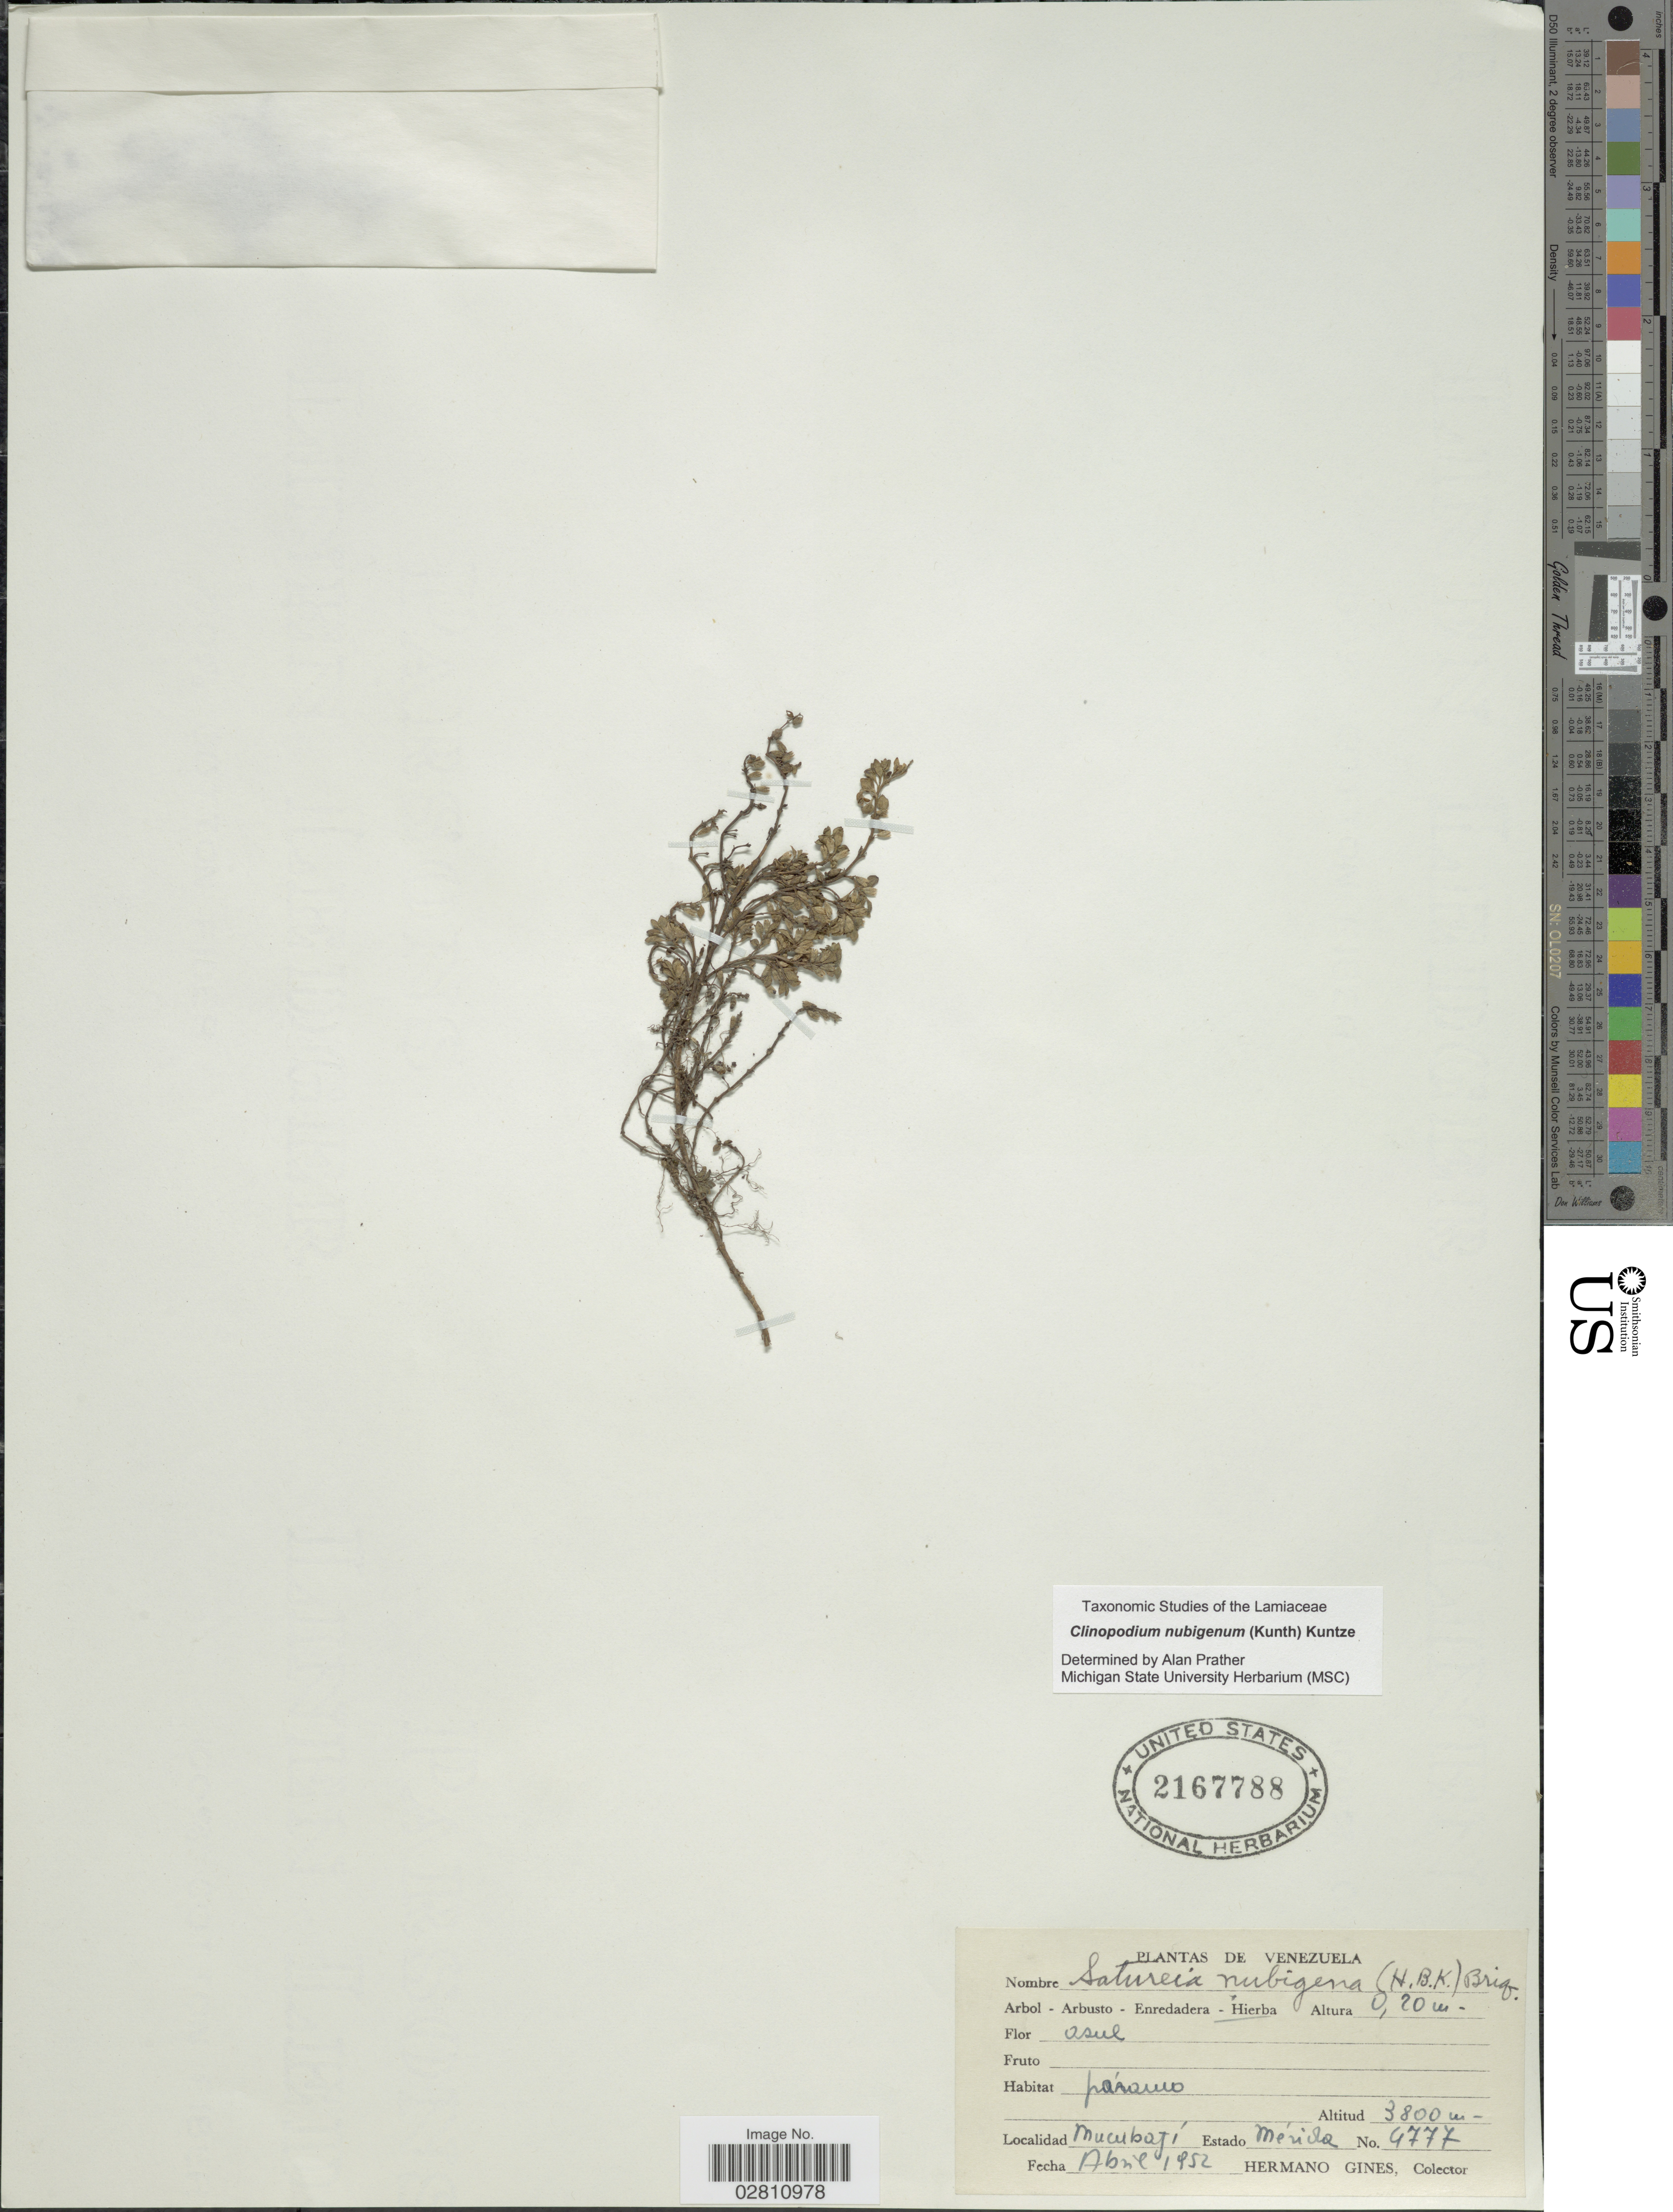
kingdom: Plantae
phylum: Tracheophyta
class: Magnoliopsida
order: Lamiales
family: Lamiaceae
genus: Clinopodium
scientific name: Clinopodium nubigenum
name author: (Kunth) Kuntze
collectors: Bro. Gines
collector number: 4777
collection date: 1952-04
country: Venezuela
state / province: Mérida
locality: Mucubají, Estado Mérida.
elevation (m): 3800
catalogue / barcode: US 2167788